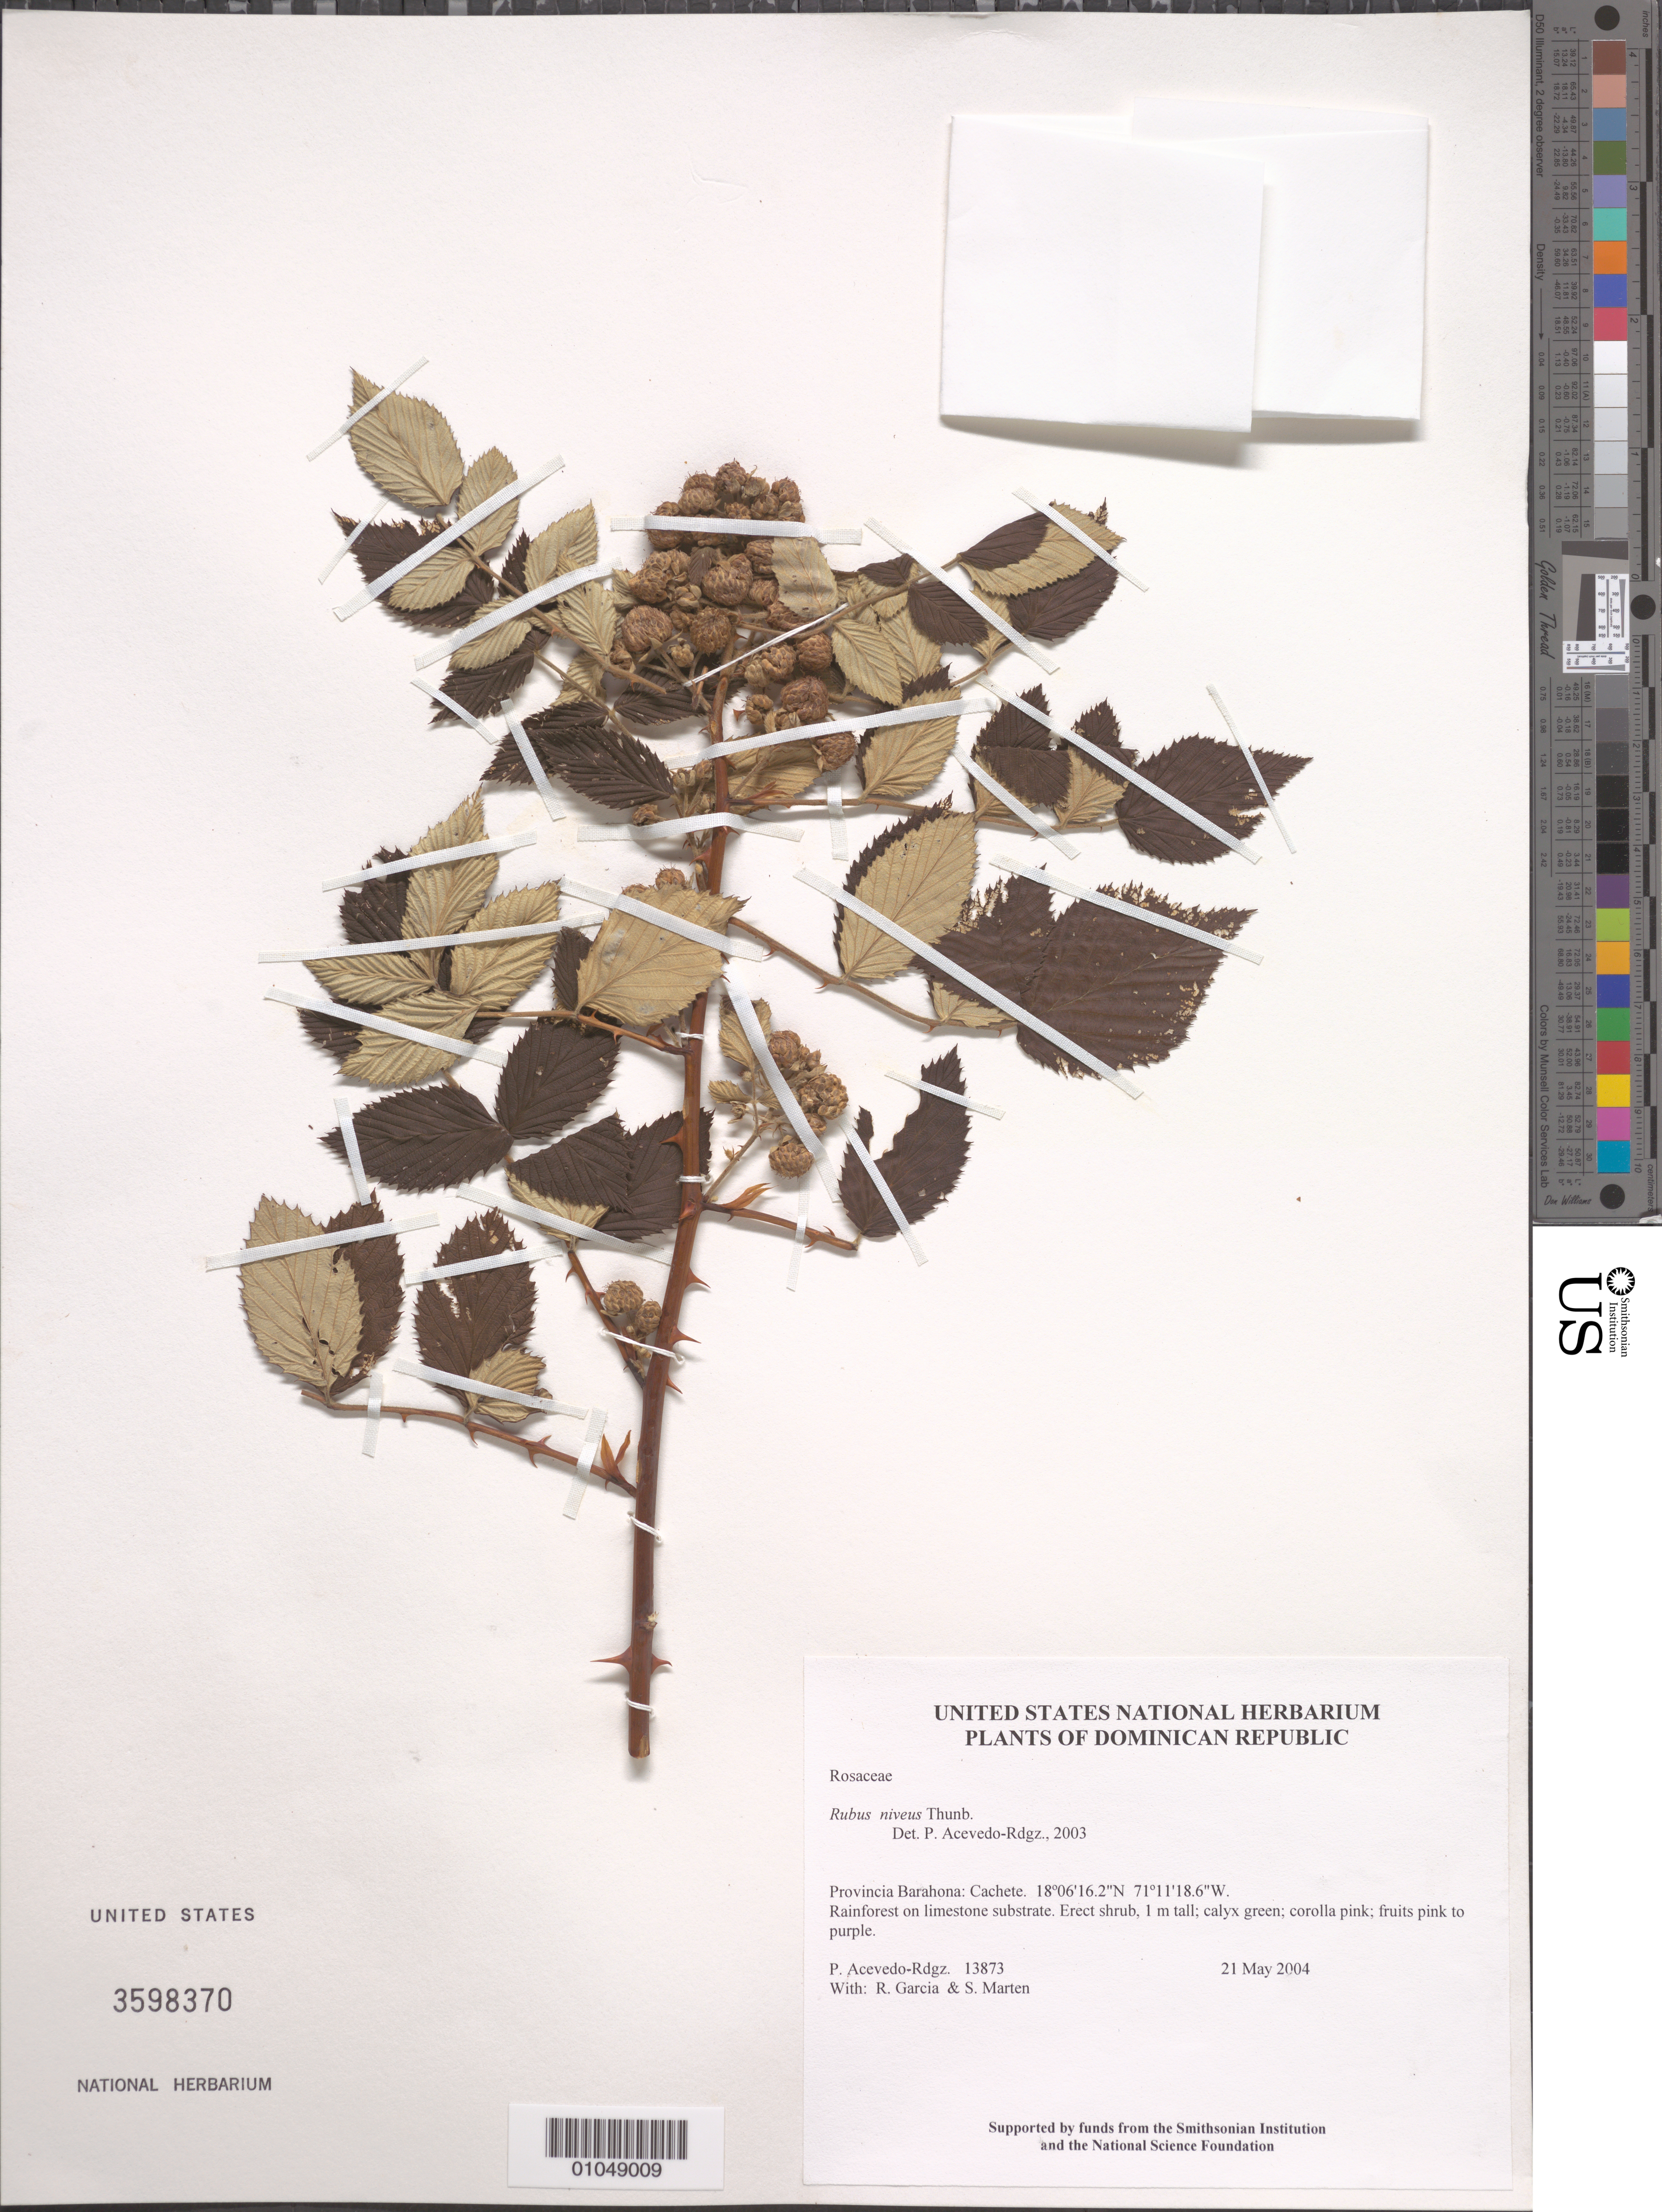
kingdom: Plantae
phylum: Tracheophyta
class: Magnoliopsida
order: Rosales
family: Rosaceae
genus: Rubus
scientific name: Rubus niveus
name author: Thunb.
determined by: Acevedo-Rodríguez, P., (BOT), Smithsonian Institution - National Museum of Natural History (UNITED STATES)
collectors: P. Acevedo-Rodr., R. G. García & S. Marten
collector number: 13873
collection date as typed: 21 May 2004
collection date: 2004-05-21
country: Dominican Republic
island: Hispaniola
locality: Provincia Barahona: Cachete.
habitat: Rainforest on limestone substrate.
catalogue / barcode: US 3598370